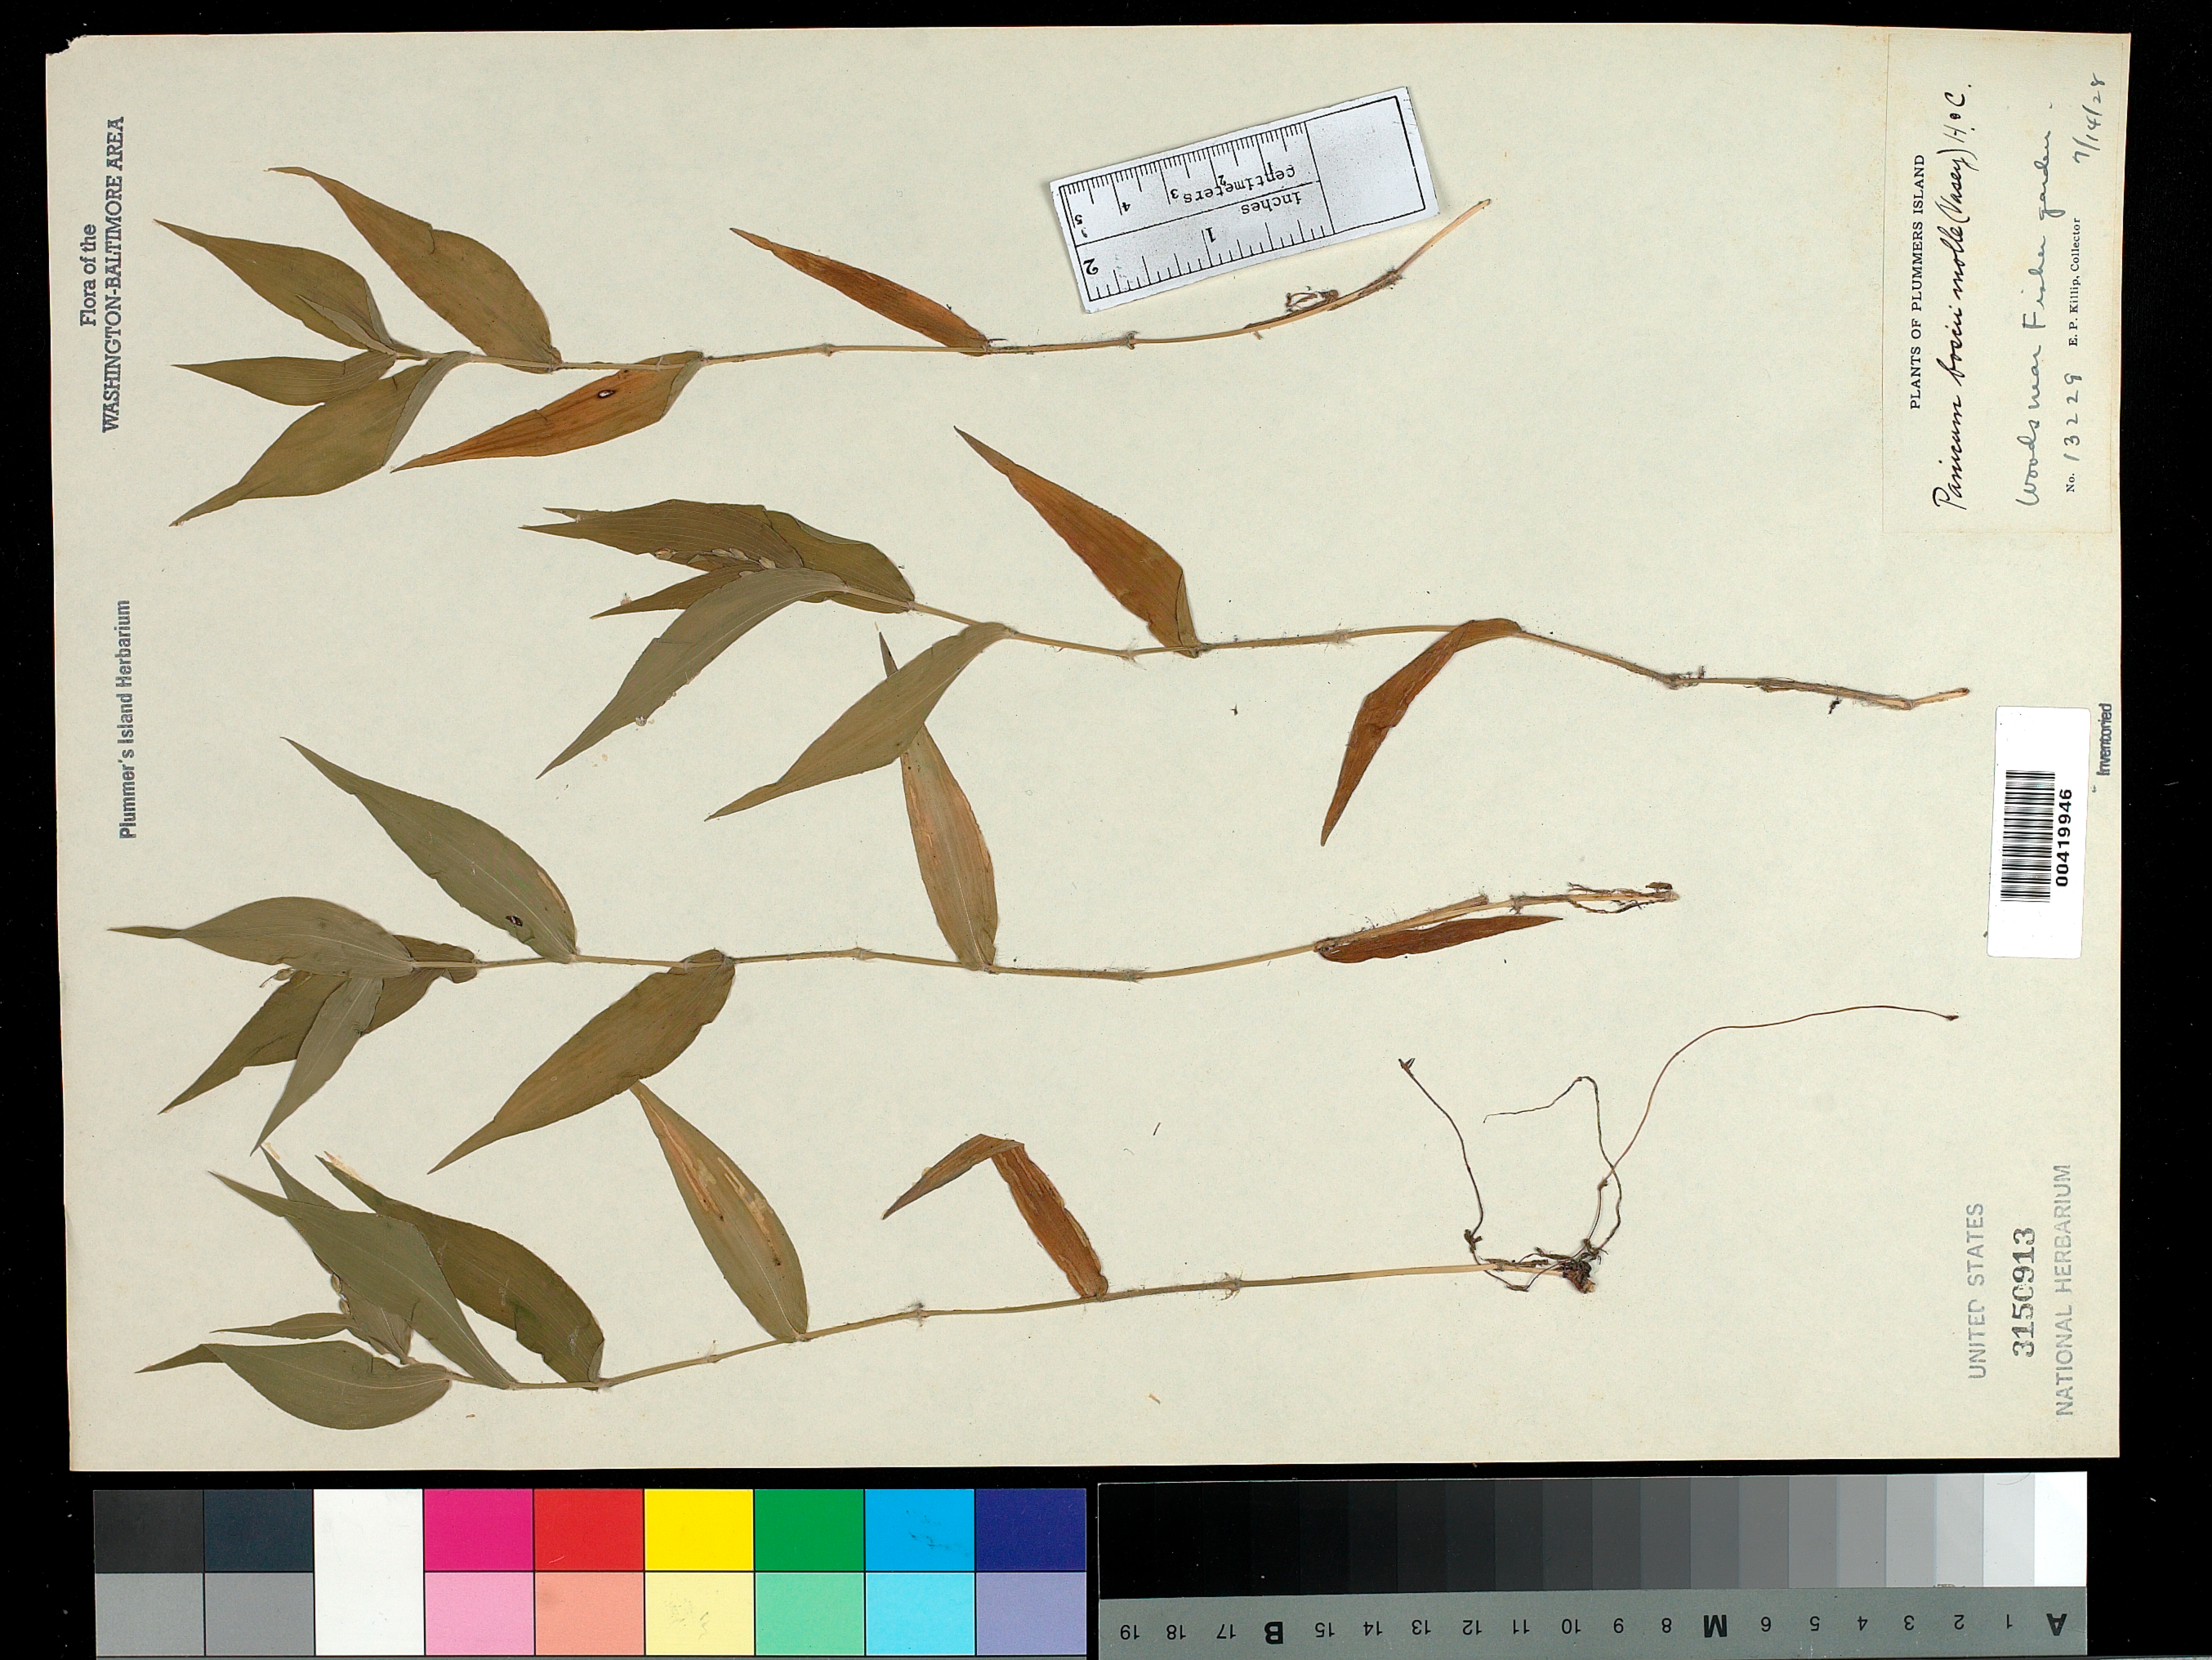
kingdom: Plantae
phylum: Tracheophyta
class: Liliopsida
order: Poales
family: Poaceae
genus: Dichanthelium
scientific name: Dichanthelium boscii var. molle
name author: (Poir.) Gould & C.A. Clark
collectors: E. P. Killip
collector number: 13229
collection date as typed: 14 Jul 1928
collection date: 1928-07-14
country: United States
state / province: Maryland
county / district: Montgomery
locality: Plummer's Island; Mainland, woods near Fisher Garden C. & O. Canal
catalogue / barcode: US 3150913